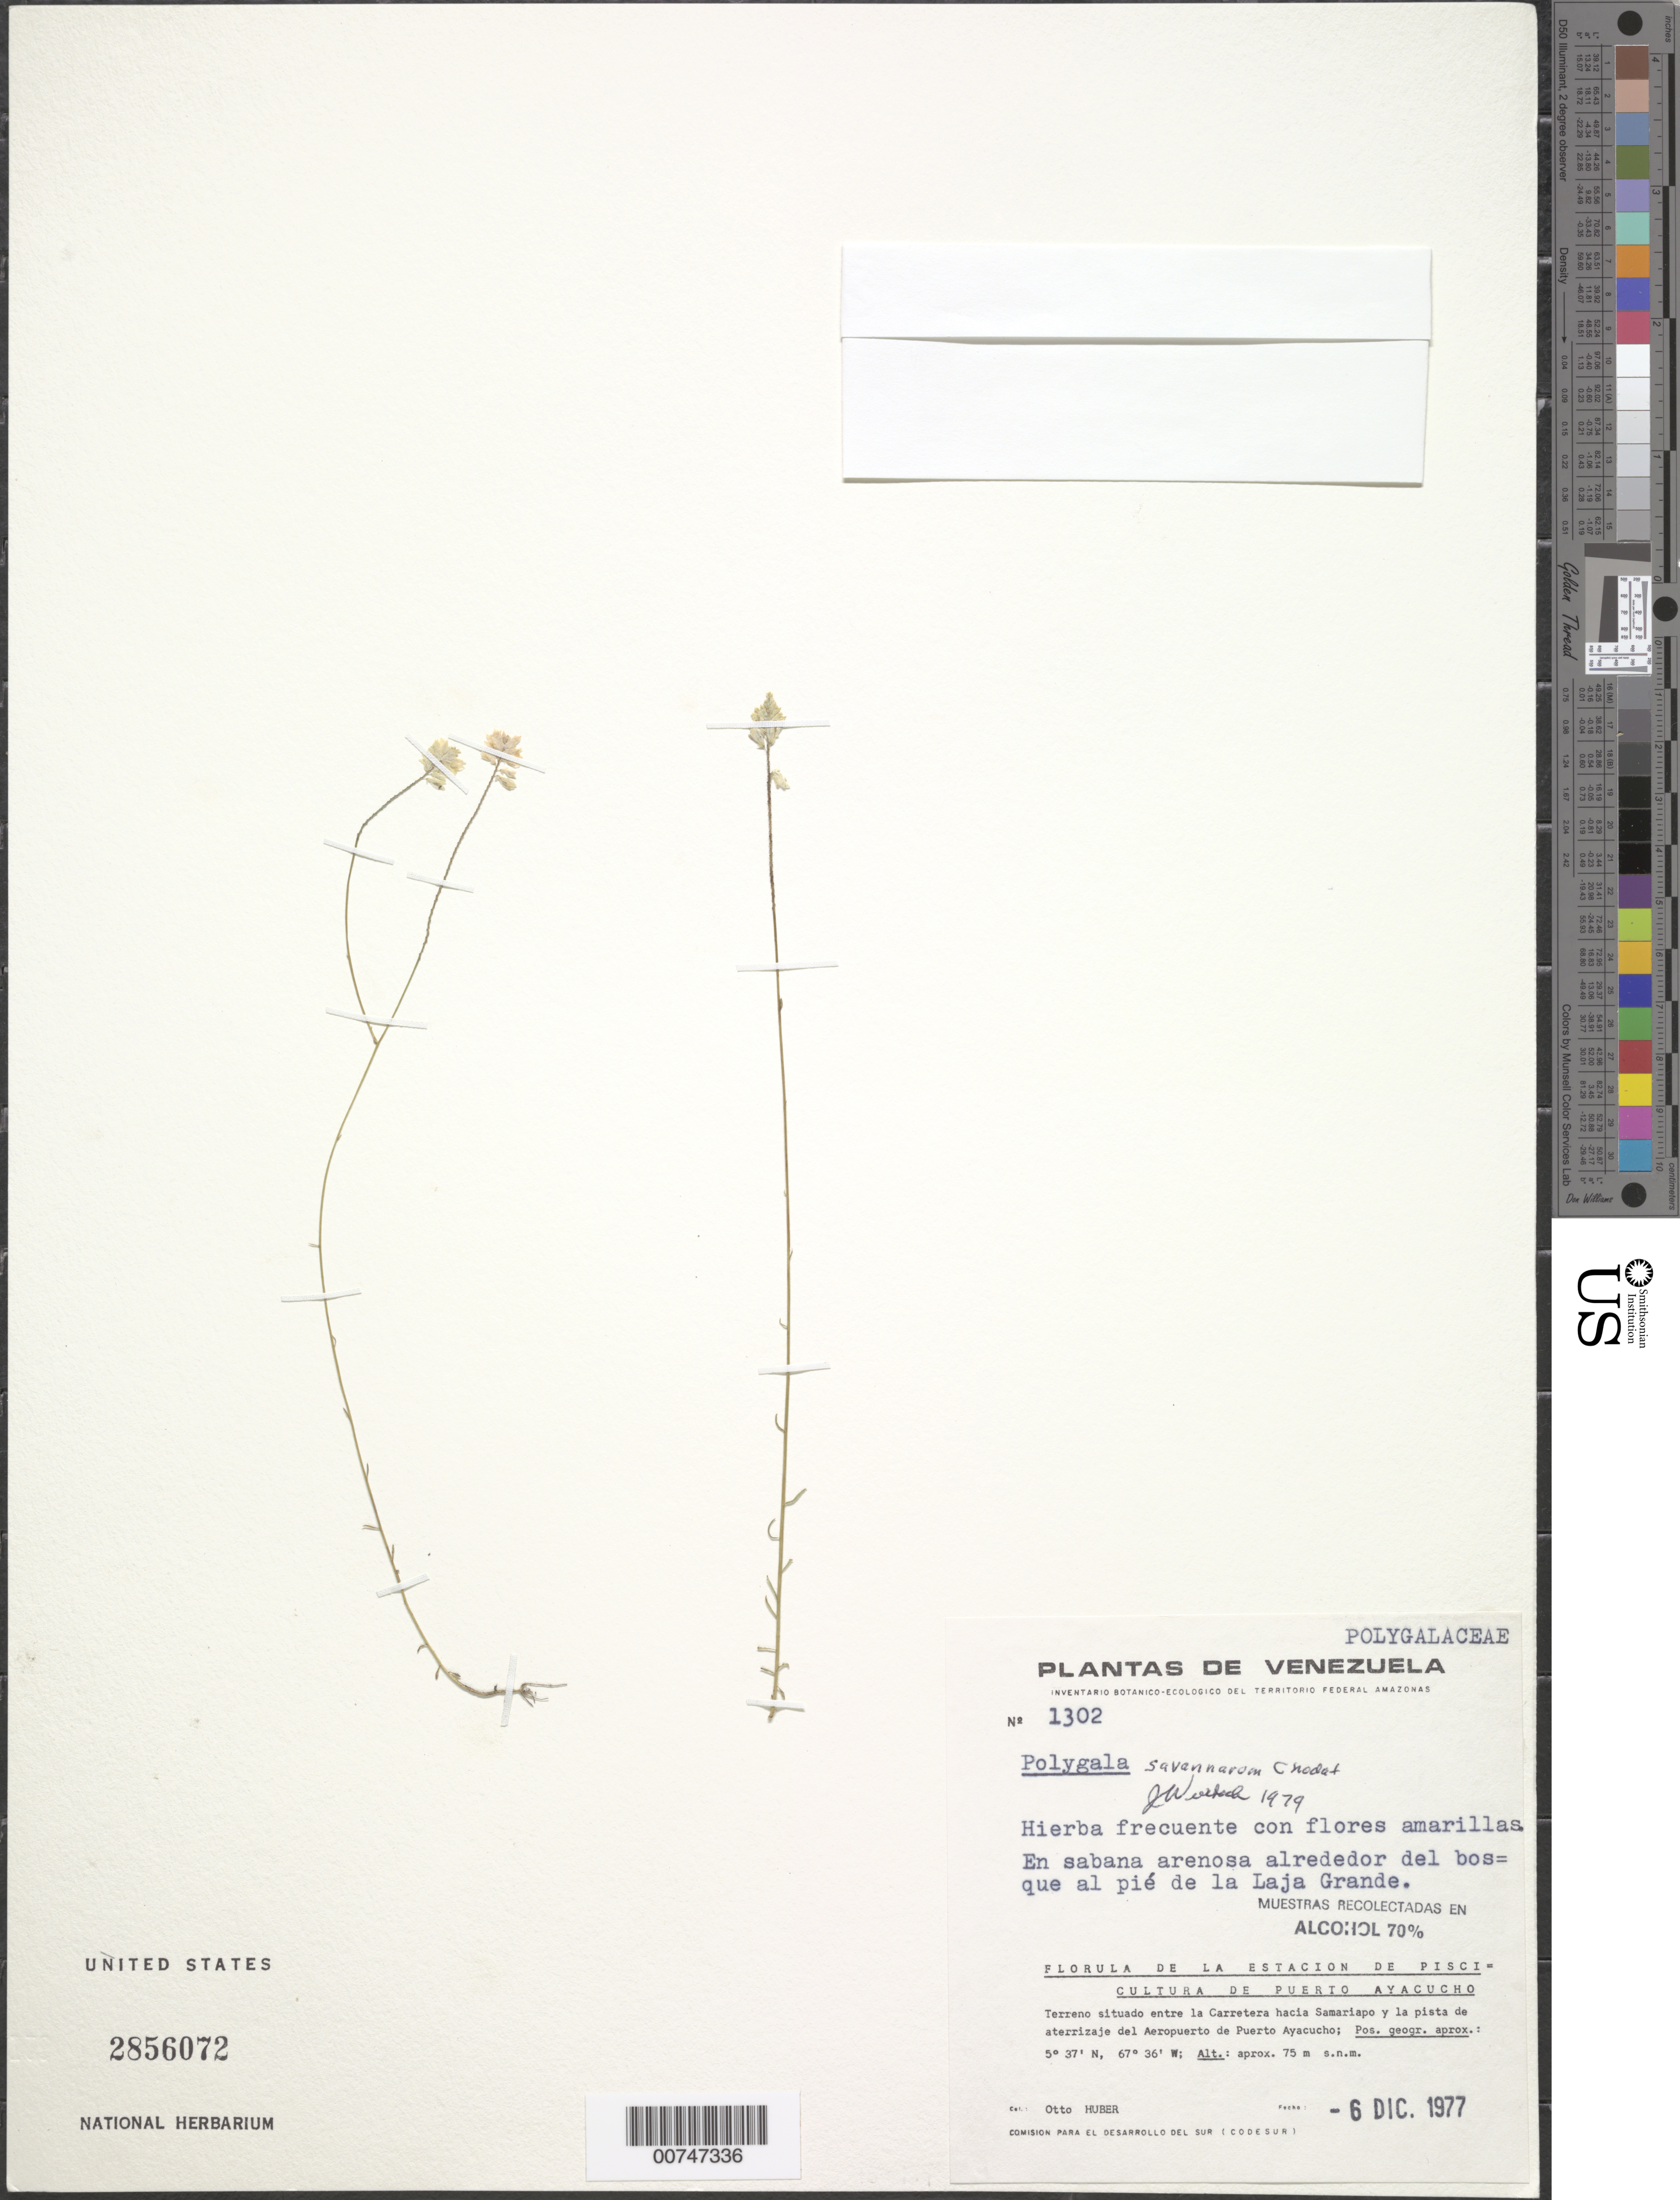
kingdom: Plantae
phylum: Tracheophyta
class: Magnoliopsida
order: Fabales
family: Polygalaceae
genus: Polygala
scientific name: Polygala savannarum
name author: Chodat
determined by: Wurdack, John J., (US), US (UNITED STATES)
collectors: O. Huber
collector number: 1302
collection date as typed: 6-Dec-77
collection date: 1977-12-06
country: Venezuela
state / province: Amazonas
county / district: Atures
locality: Puerto Ayacucho, carretera hacia Samariapo y la pista de aterrizaje del Aeropuerto de Puerto Ayacucho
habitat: Sabana arenosa alrededor del bosque al pié de la laja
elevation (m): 75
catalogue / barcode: US 2856072